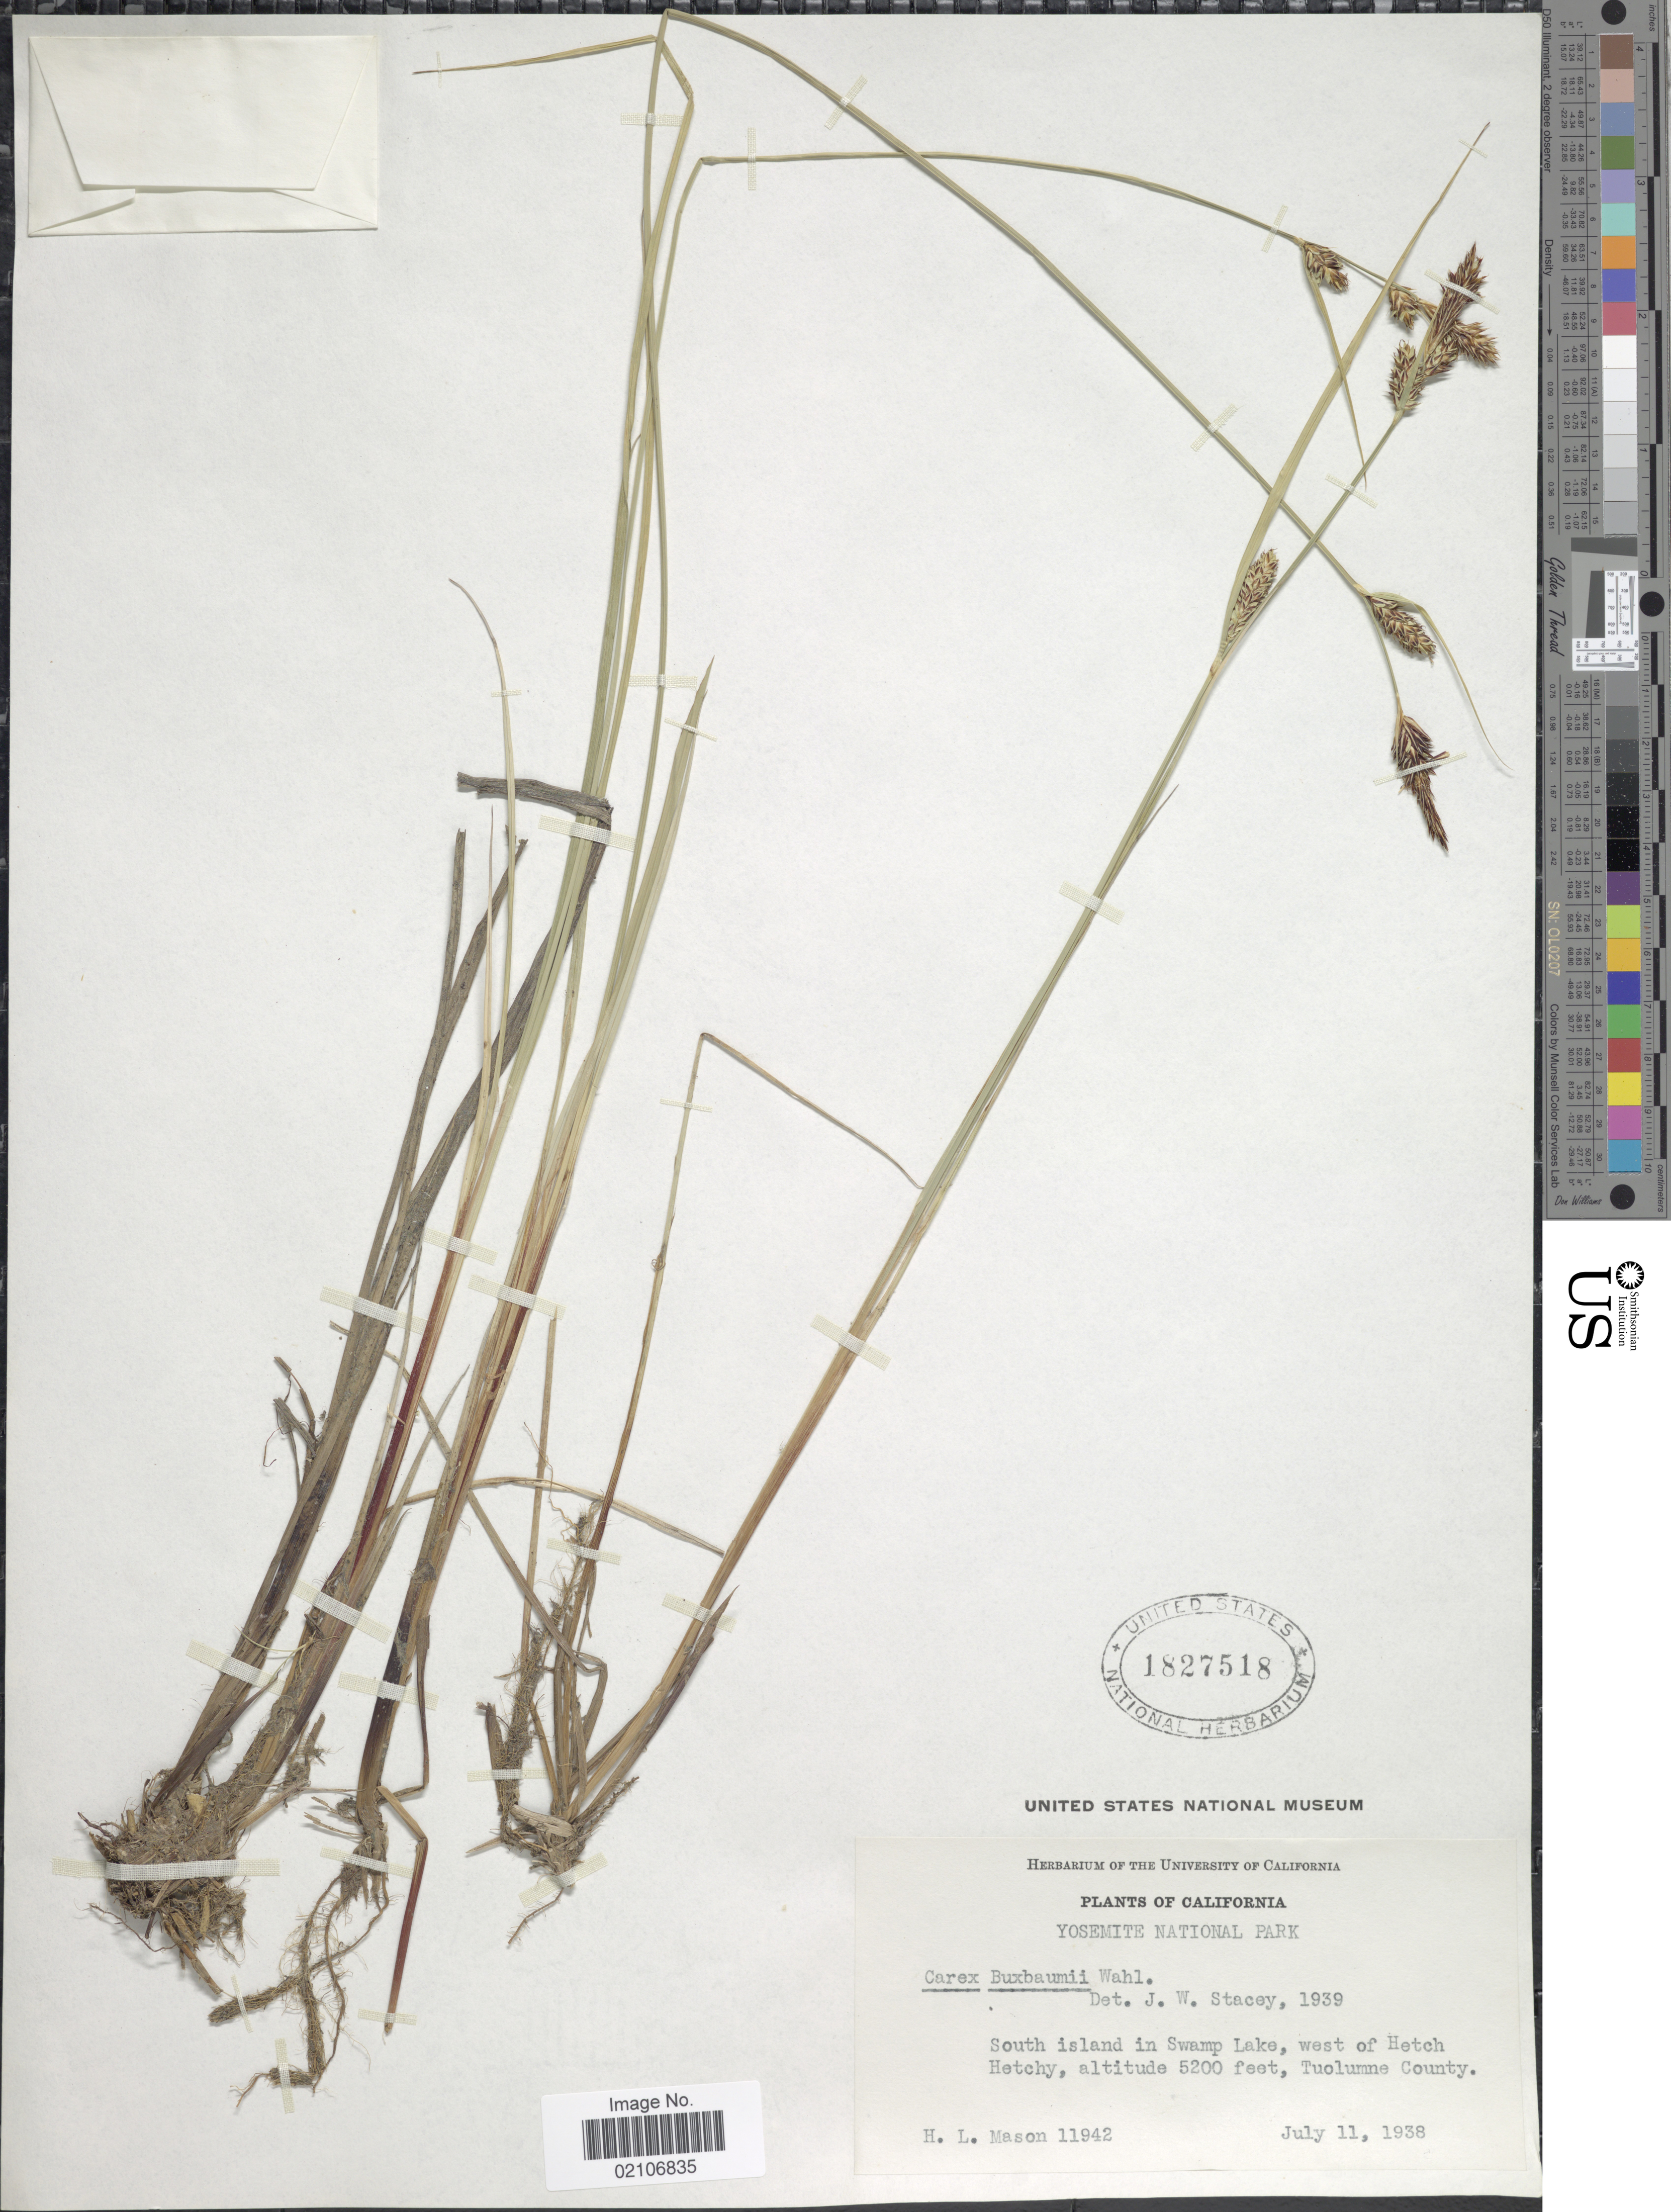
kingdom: Plantae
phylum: Tracheophyta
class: Liliopsida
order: Poales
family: Cyperaceae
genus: Carex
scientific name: Carex buxbaumii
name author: Wahlenb.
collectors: H. L. Mason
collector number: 11942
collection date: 1938-07-11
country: United States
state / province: California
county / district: Tuolumne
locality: Yosemite National Park, South Island in Swamp Lake, west of Hetch Hetchy, Tuolumne County.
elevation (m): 1585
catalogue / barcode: US 1827518